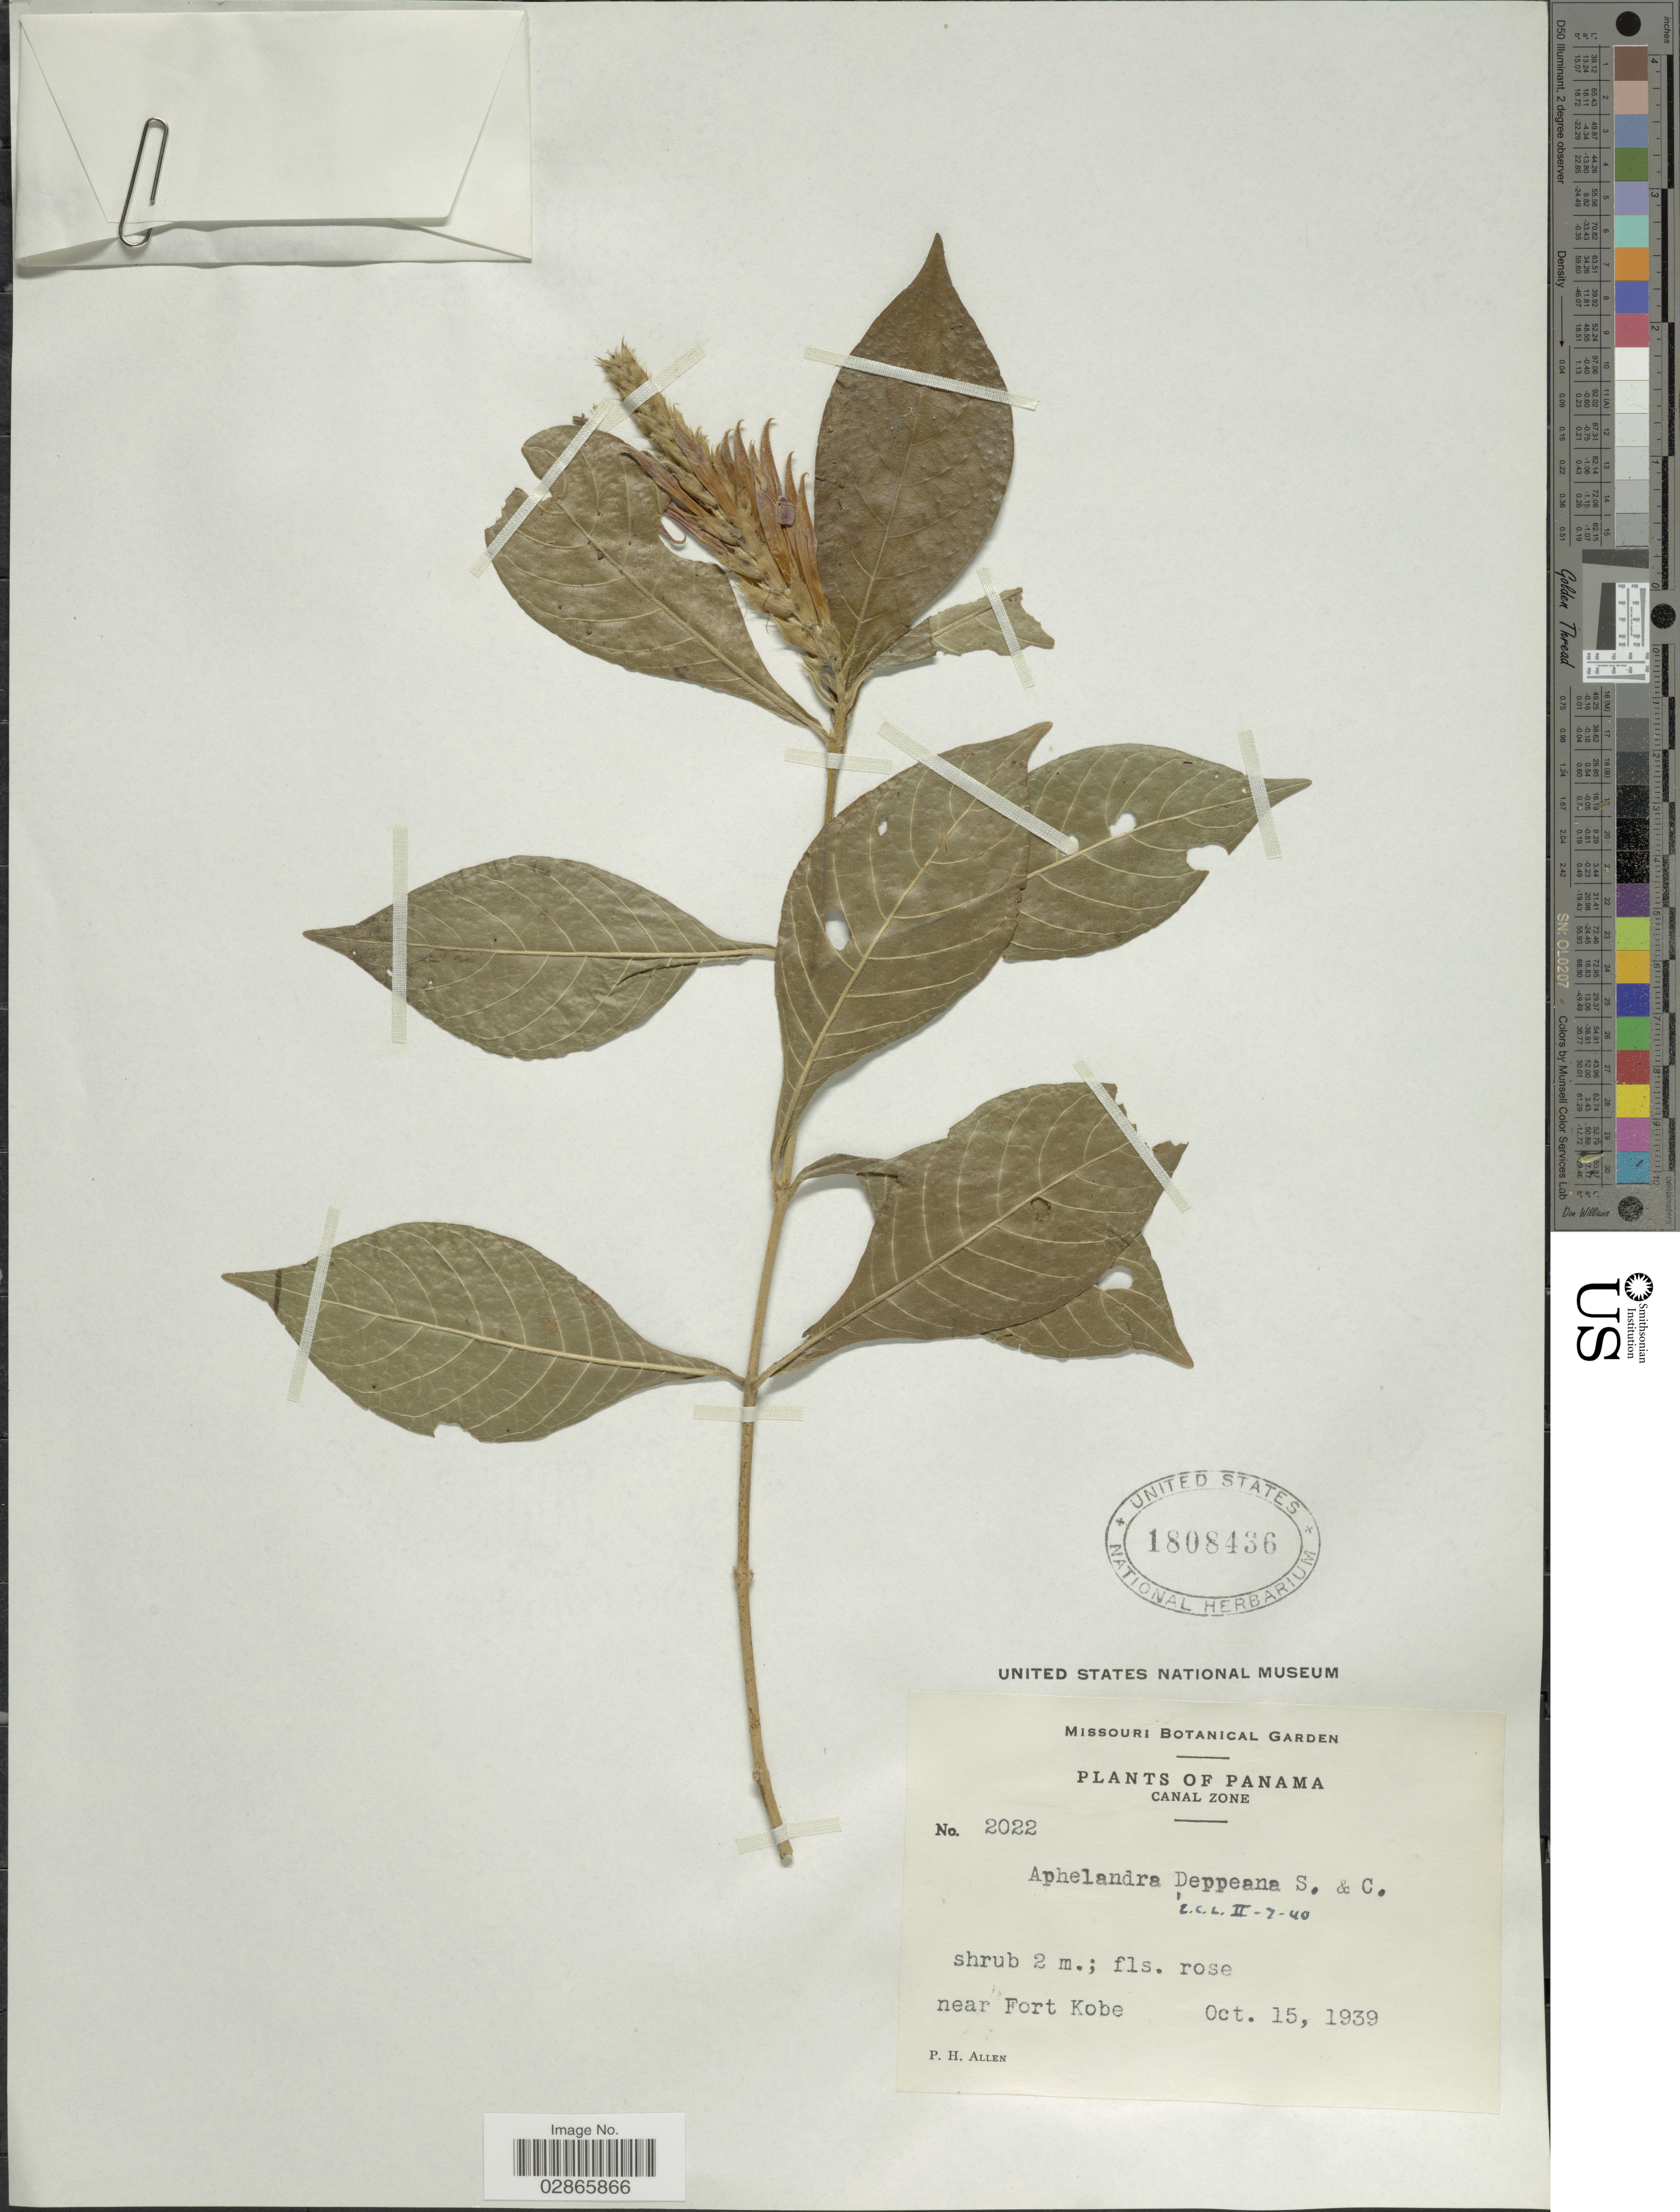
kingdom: Plantae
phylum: Tracheophyta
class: Magnoliopsida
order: Lamiales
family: Acanthaceae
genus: Aphelandra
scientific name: Aphelandra deppeana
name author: Schltdl. & Cham.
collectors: P. H. Allen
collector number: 2022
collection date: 1939-10-15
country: Panama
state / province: Colón / Panamá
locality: Canal Zone. Near Fort Kobe.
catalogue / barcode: US 1808436